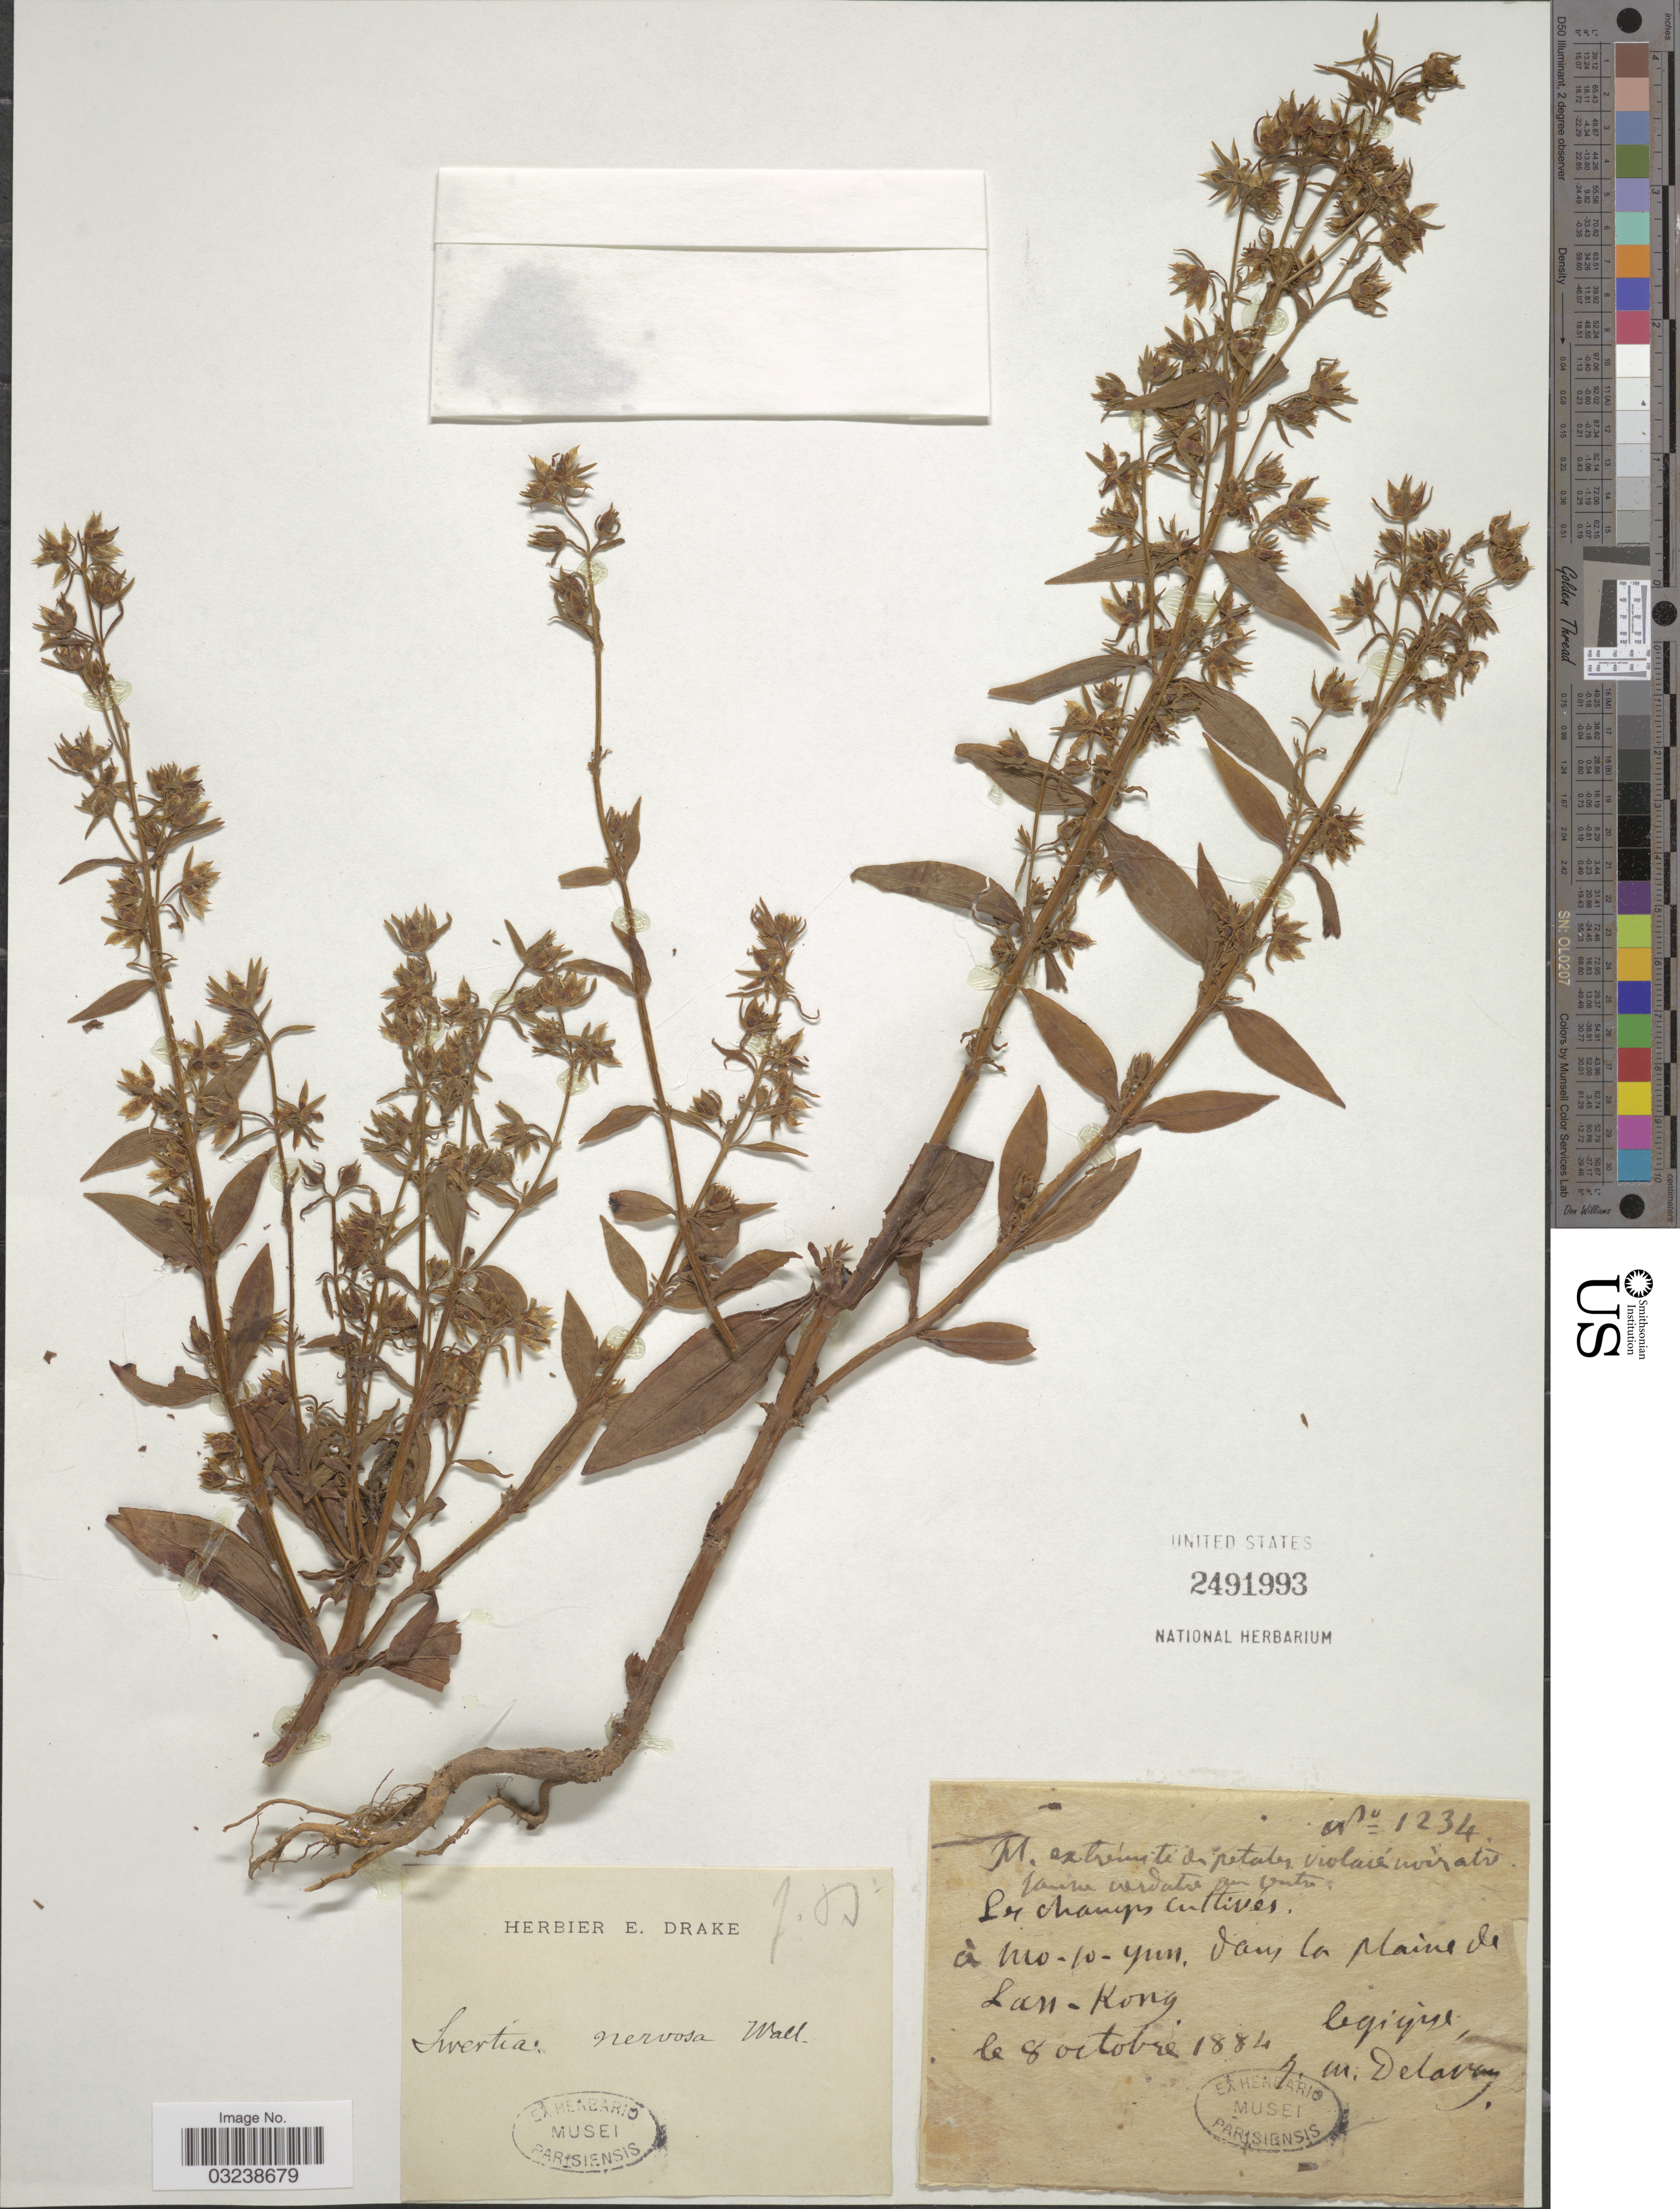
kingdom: Plantae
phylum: Tracheophyta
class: Magnoliopsida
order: Gentianales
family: Gentianaceae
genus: Swertia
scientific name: Swertia nervosa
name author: (Wall. ex G. Don) C.B. Clarke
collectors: J. Delavay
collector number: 1234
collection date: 1884-10-08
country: China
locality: À mo-p-yum [interpreted], dans la plaine de Lan-Kong. Legigne [interpreted].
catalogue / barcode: US 2491993